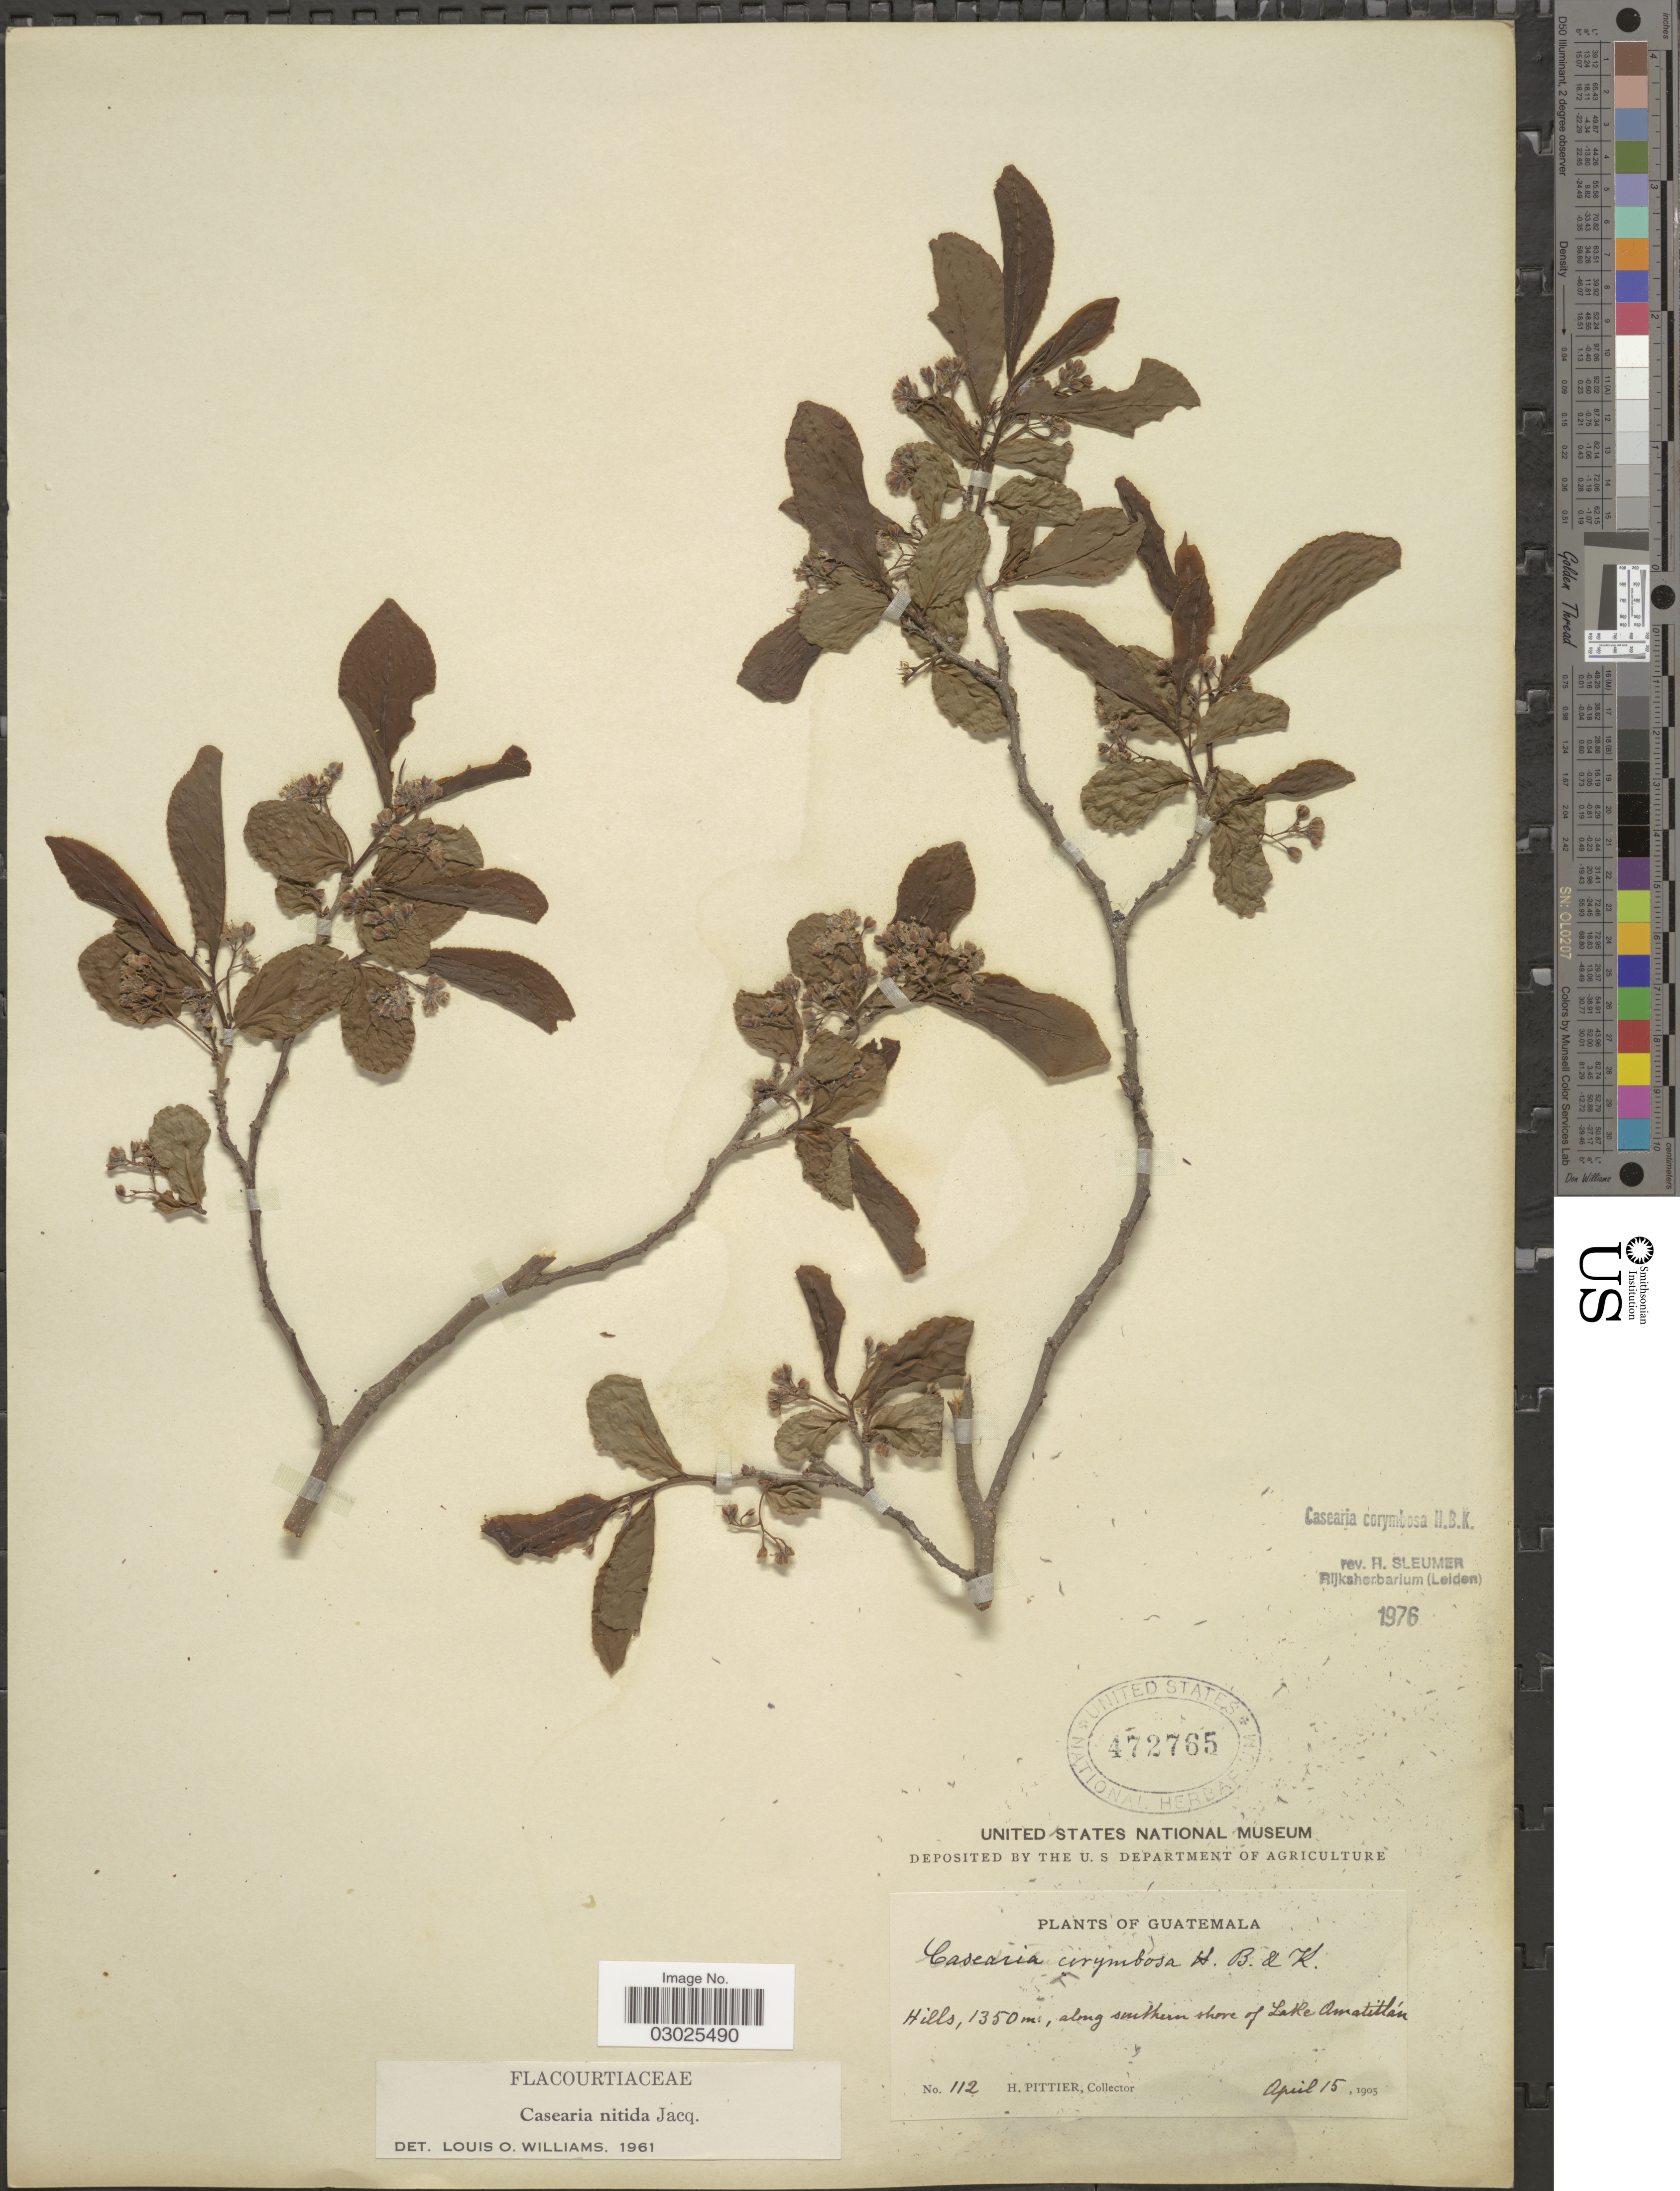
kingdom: Plantae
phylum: Tracheophyta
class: Magnoliopsida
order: Malpighiales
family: Salicaceae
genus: Casearia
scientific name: Casearia corymbosa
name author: Kunth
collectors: H. F. Pittier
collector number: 112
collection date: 1905-04-15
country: Guatemala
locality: Hills, along southern shore of Lake Amatitlán.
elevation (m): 1350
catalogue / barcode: US 472765